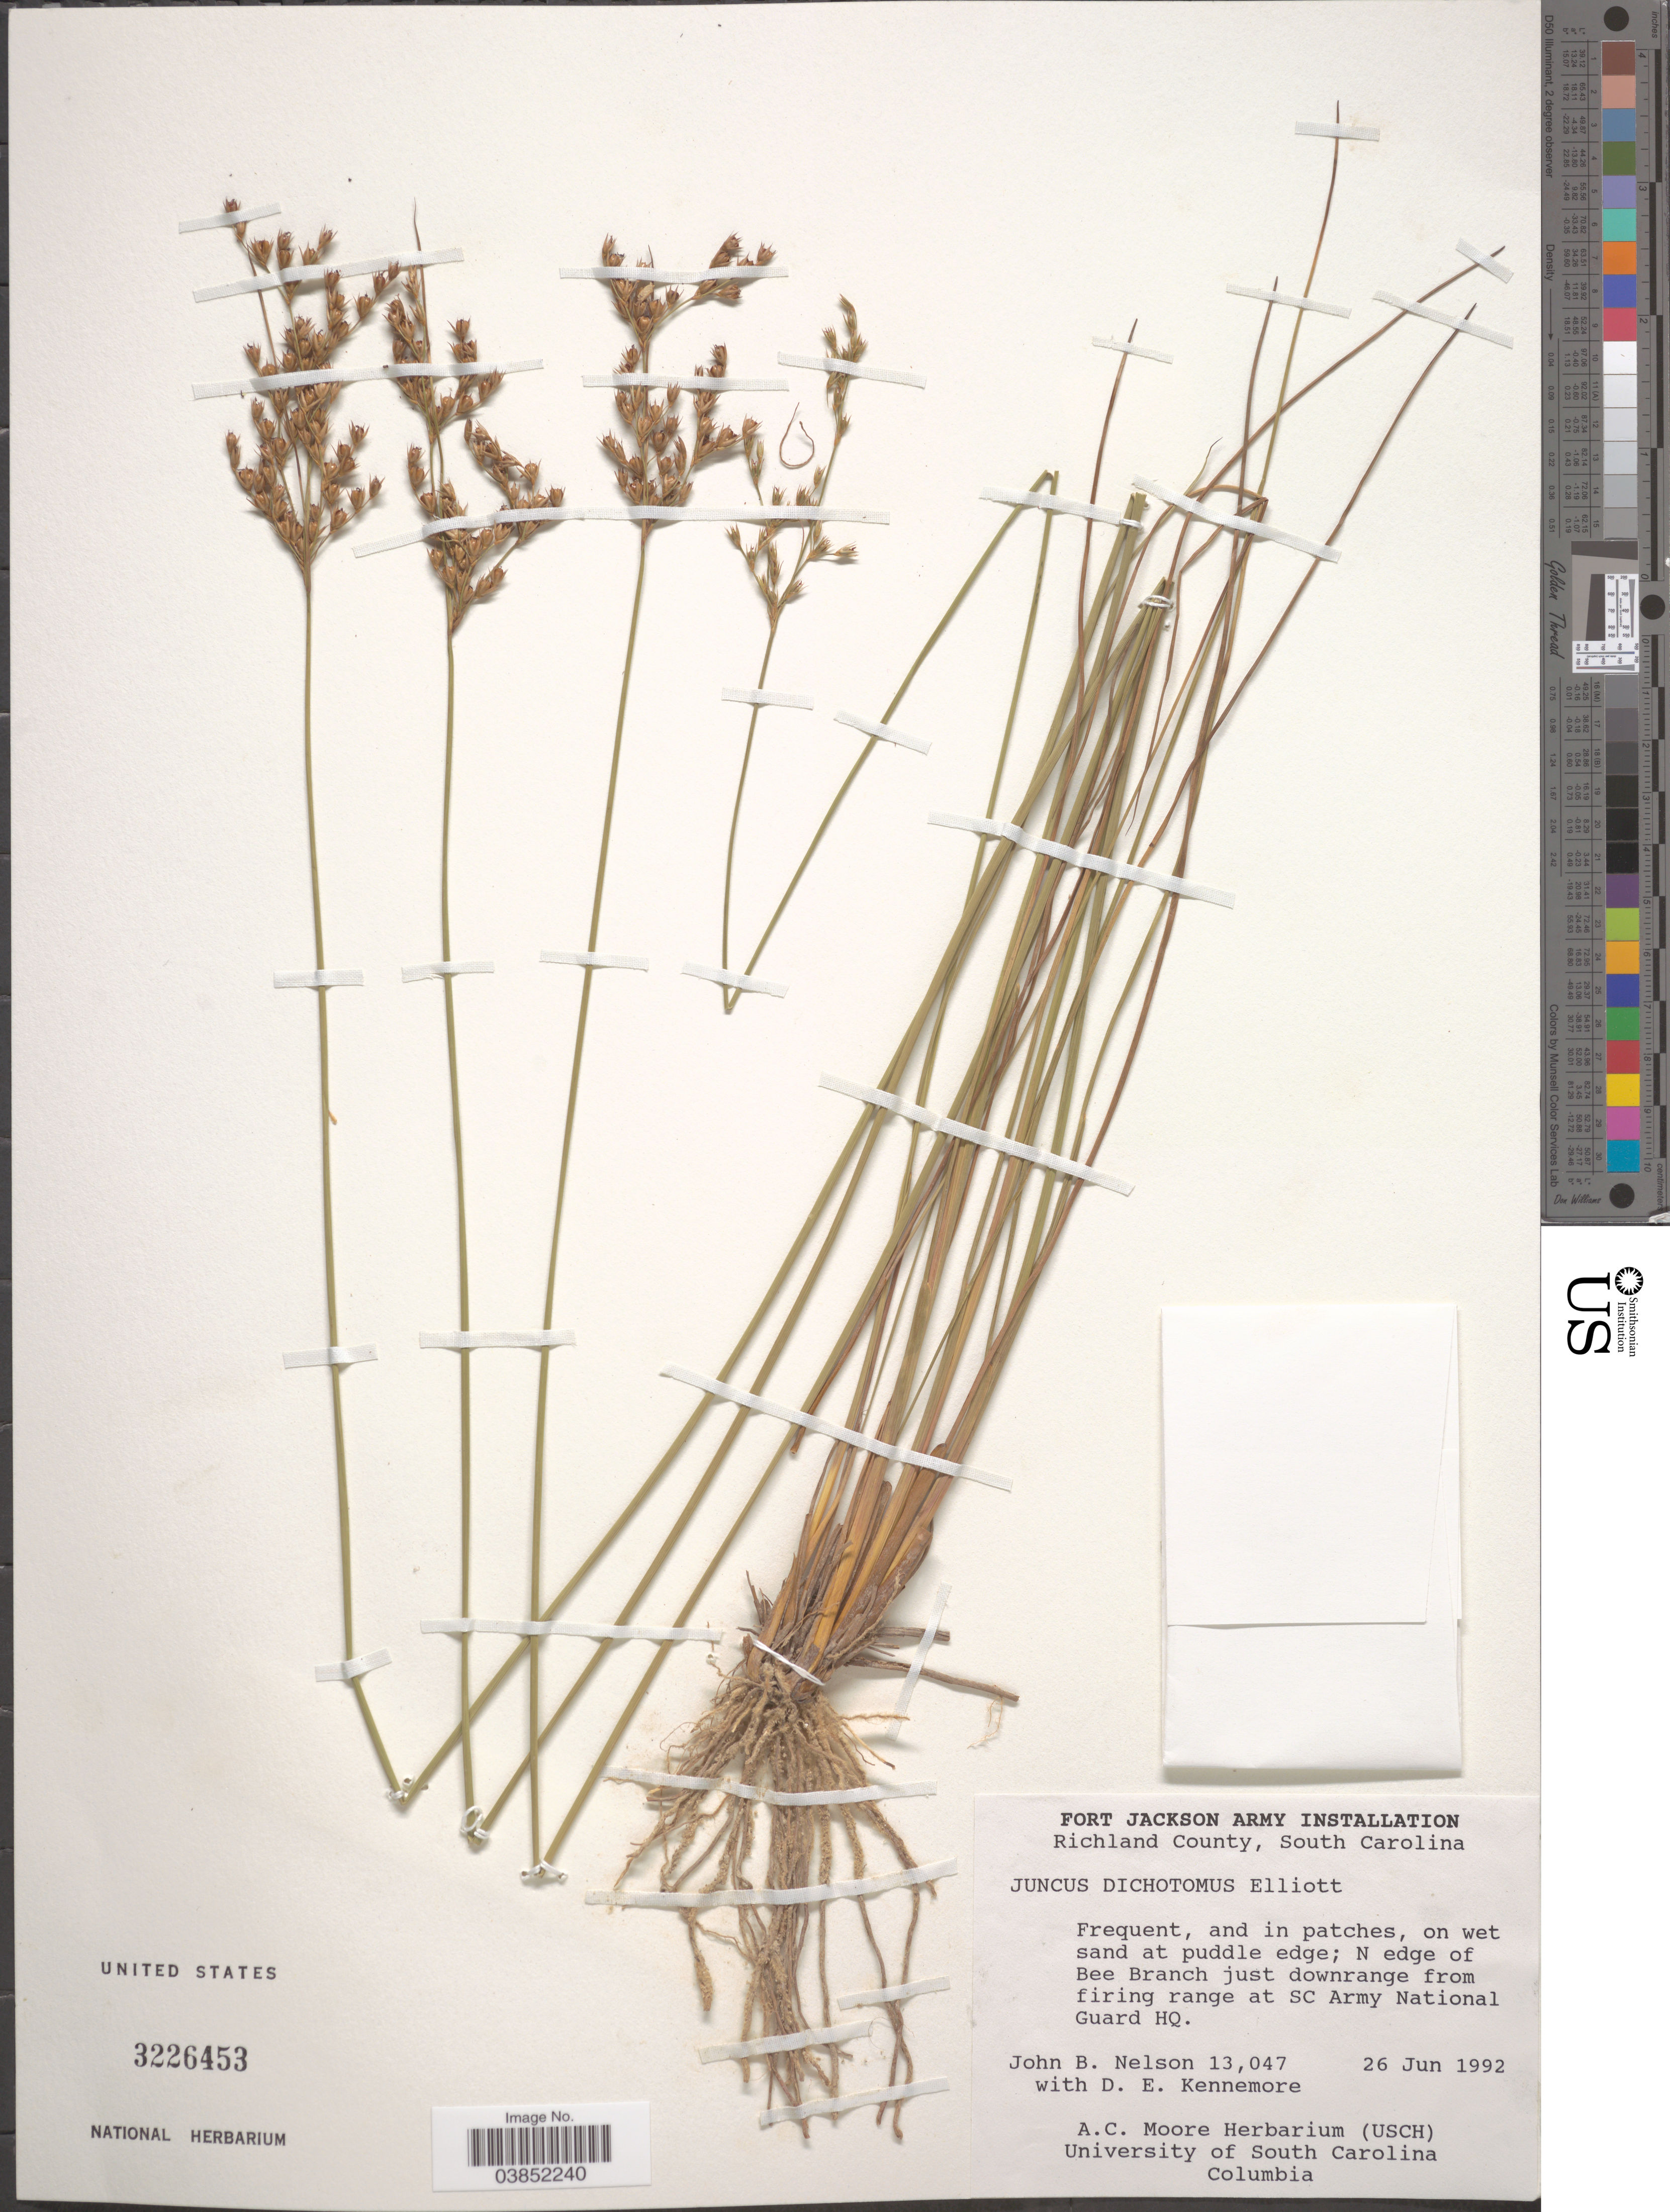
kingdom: Plantae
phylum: Tracheophyta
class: Liliopsida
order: Poales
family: Juncaceae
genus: Juncus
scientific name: Juncus dichotomus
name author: Elliott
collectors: J. B. Nelson & D. Kennemore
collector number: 13047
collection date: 1992-06-26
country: United States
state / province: South Carolina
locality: Fort Jackson Army Installation. Richland County. On wet sand at puddle edge; N edge of Bee Branch just downrange from firing range at SC Army National Guard HQ.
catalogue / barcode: US 3226453